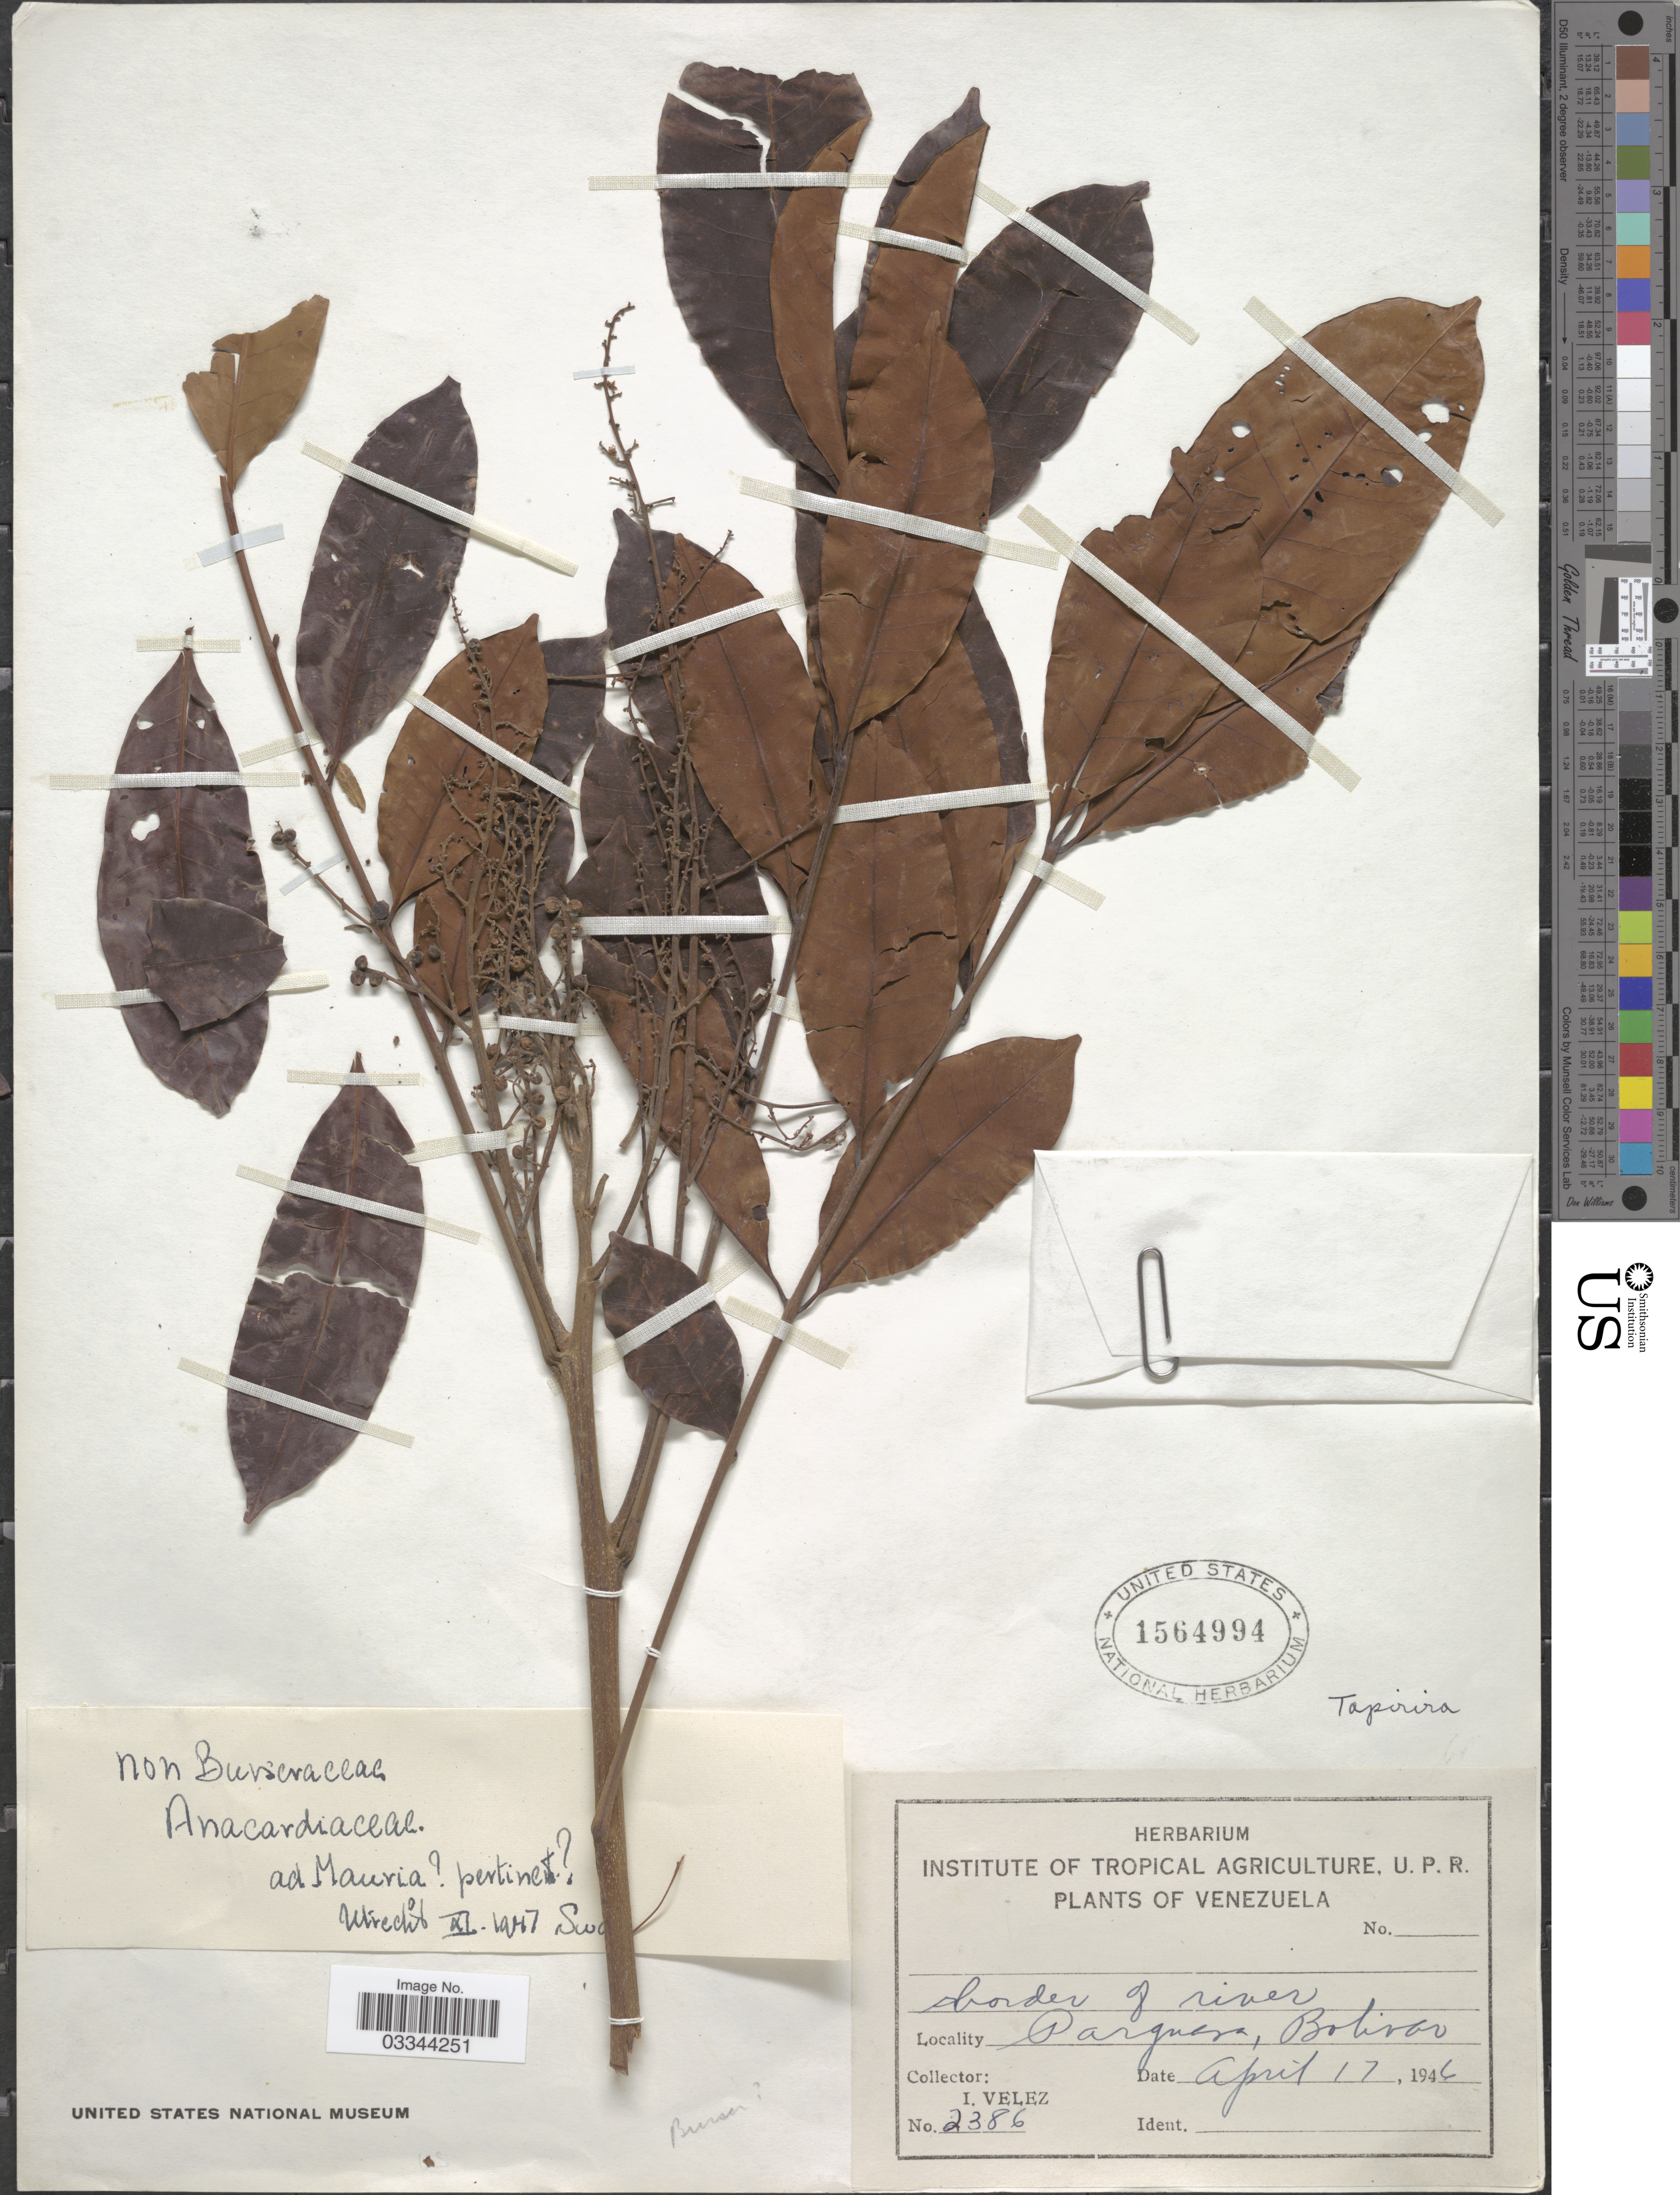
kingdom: Plantae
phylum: Tracheophyta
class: Magnoliopsida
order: Sapindales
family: Anacardiaceae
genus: Tapirira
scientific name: Tapirira guianensis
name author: Aubl.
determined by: Mitchell, John D.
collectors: I. Velez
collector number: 2386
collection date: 1946-04-17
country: Venezuela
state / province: Bolivar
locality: Parguara [interpreted], Bolivar.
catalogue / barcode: US 1564994